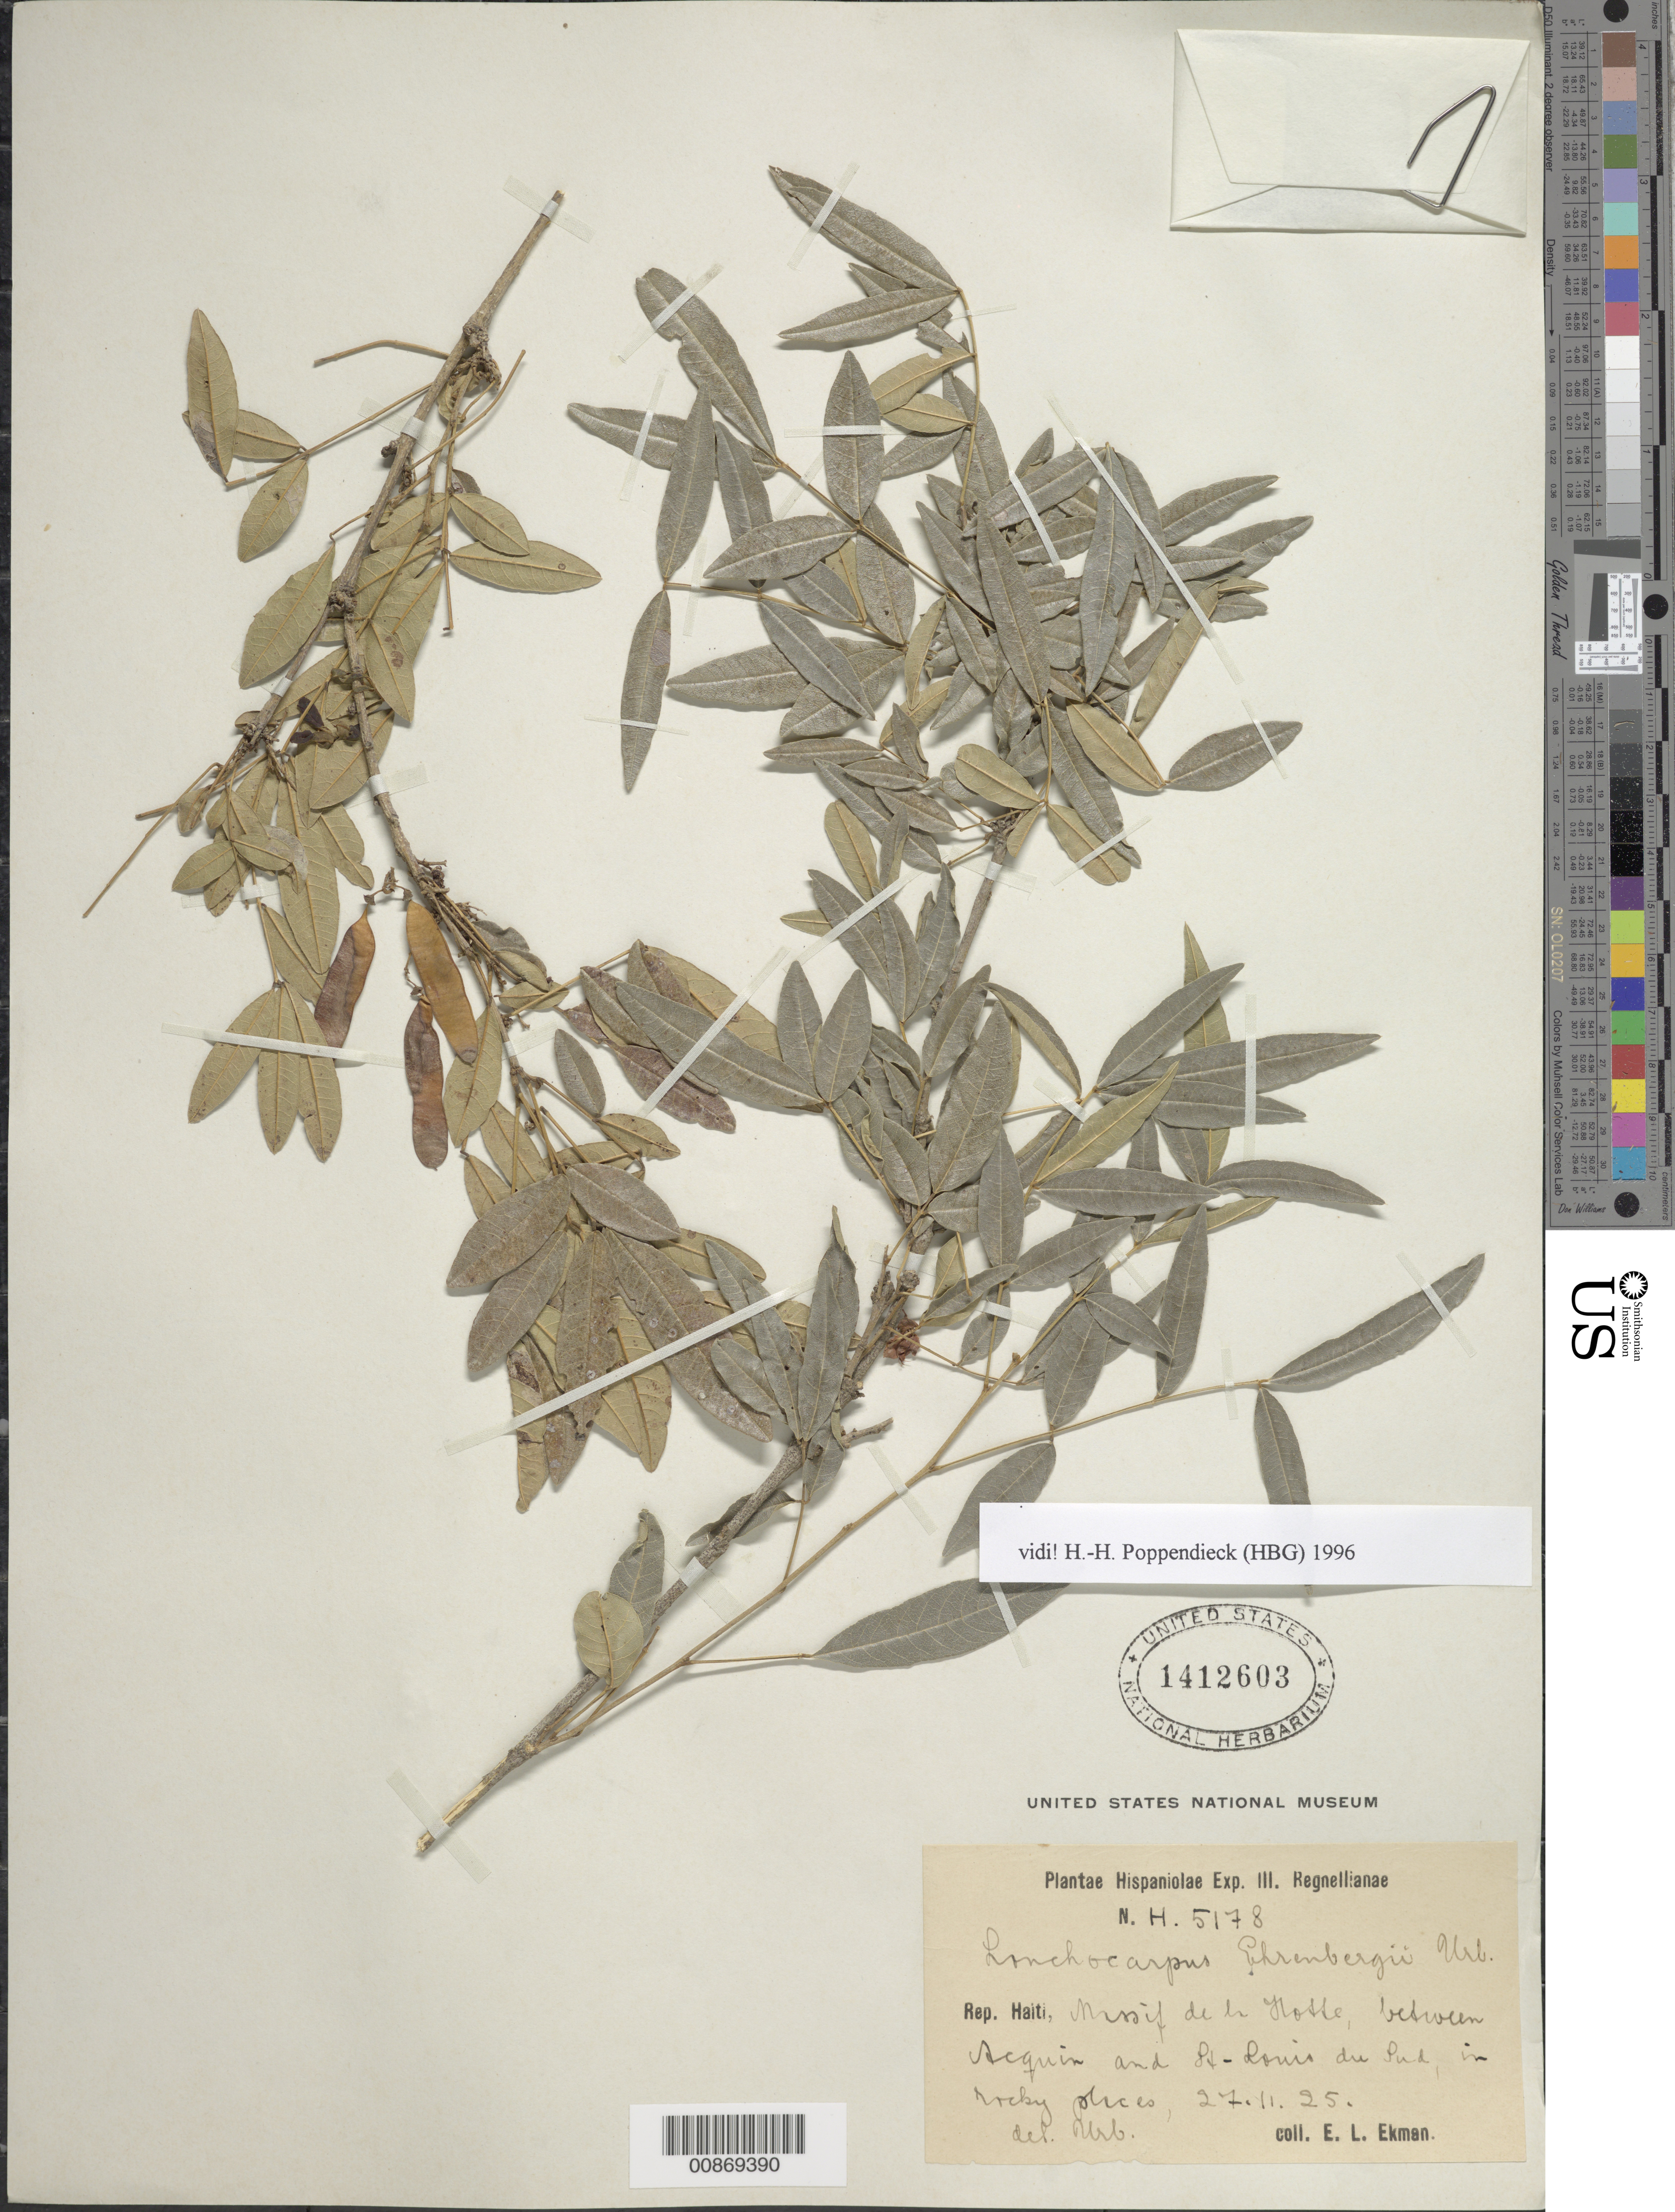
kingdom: Plantae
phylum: Tracheophyta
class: Magnoliopsida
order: Fabales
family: Fabaceae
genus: Lonchocarpus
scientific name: Lonchocarpus ehrenbergii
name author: Urb.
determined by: Poppendieck, H.-H., (HBG), Institut fur Allgemeine Botanik und Botanischer Garten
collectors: E. L. Ekman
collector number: H 5178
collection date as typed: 27 Nov 1925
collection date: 1925-11-27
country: Haiti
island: Hispaniola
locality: Massif de la Hotte, between Acquin and St-Louis du Sud.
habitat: In rocky places.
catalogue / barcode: US 1412603